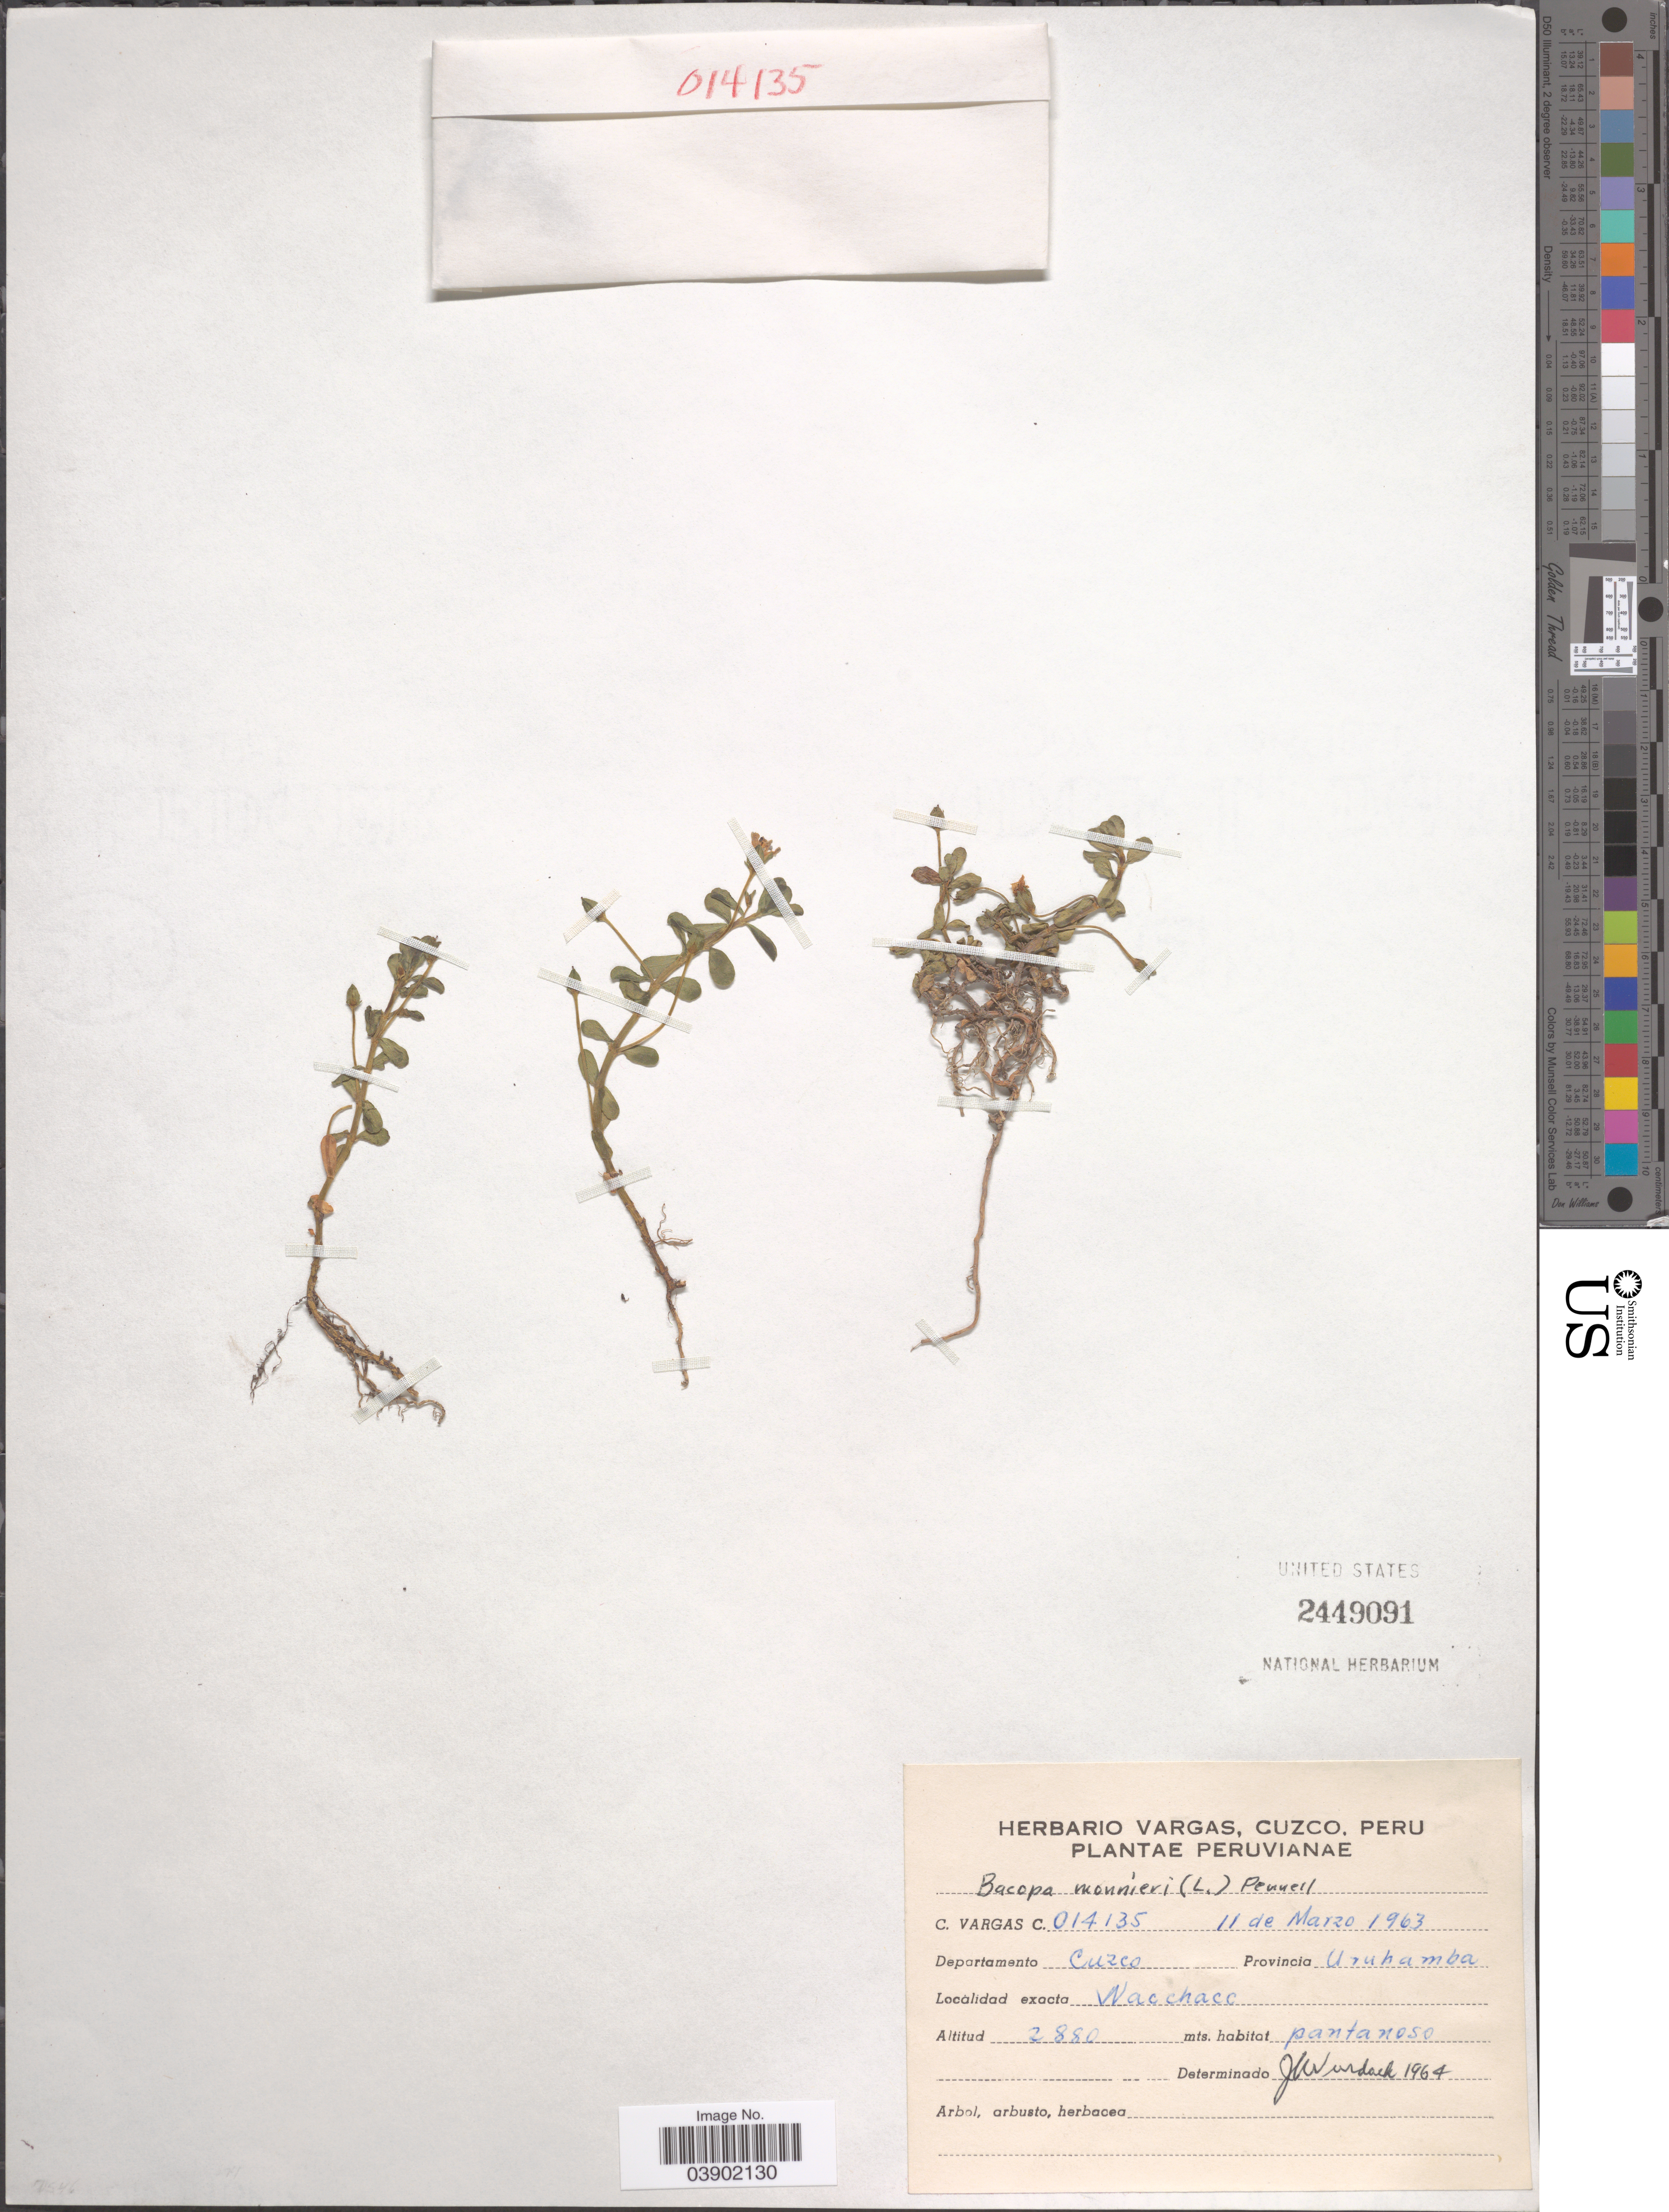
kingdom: Plantae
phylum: Tracheophyta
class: Magnoliopsida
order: Lamiales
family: Plantaginaceae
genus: Bacopa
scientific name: Bacopa monnieri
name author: (L.) Pennell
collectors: C. Vargas Calderón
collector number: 014135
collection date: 1963-03-11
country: Peru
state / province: Cusco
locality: Wacchacc, Provincia Urubamba, Departamento Cuzco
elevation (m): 2880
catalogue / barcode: US 2449091